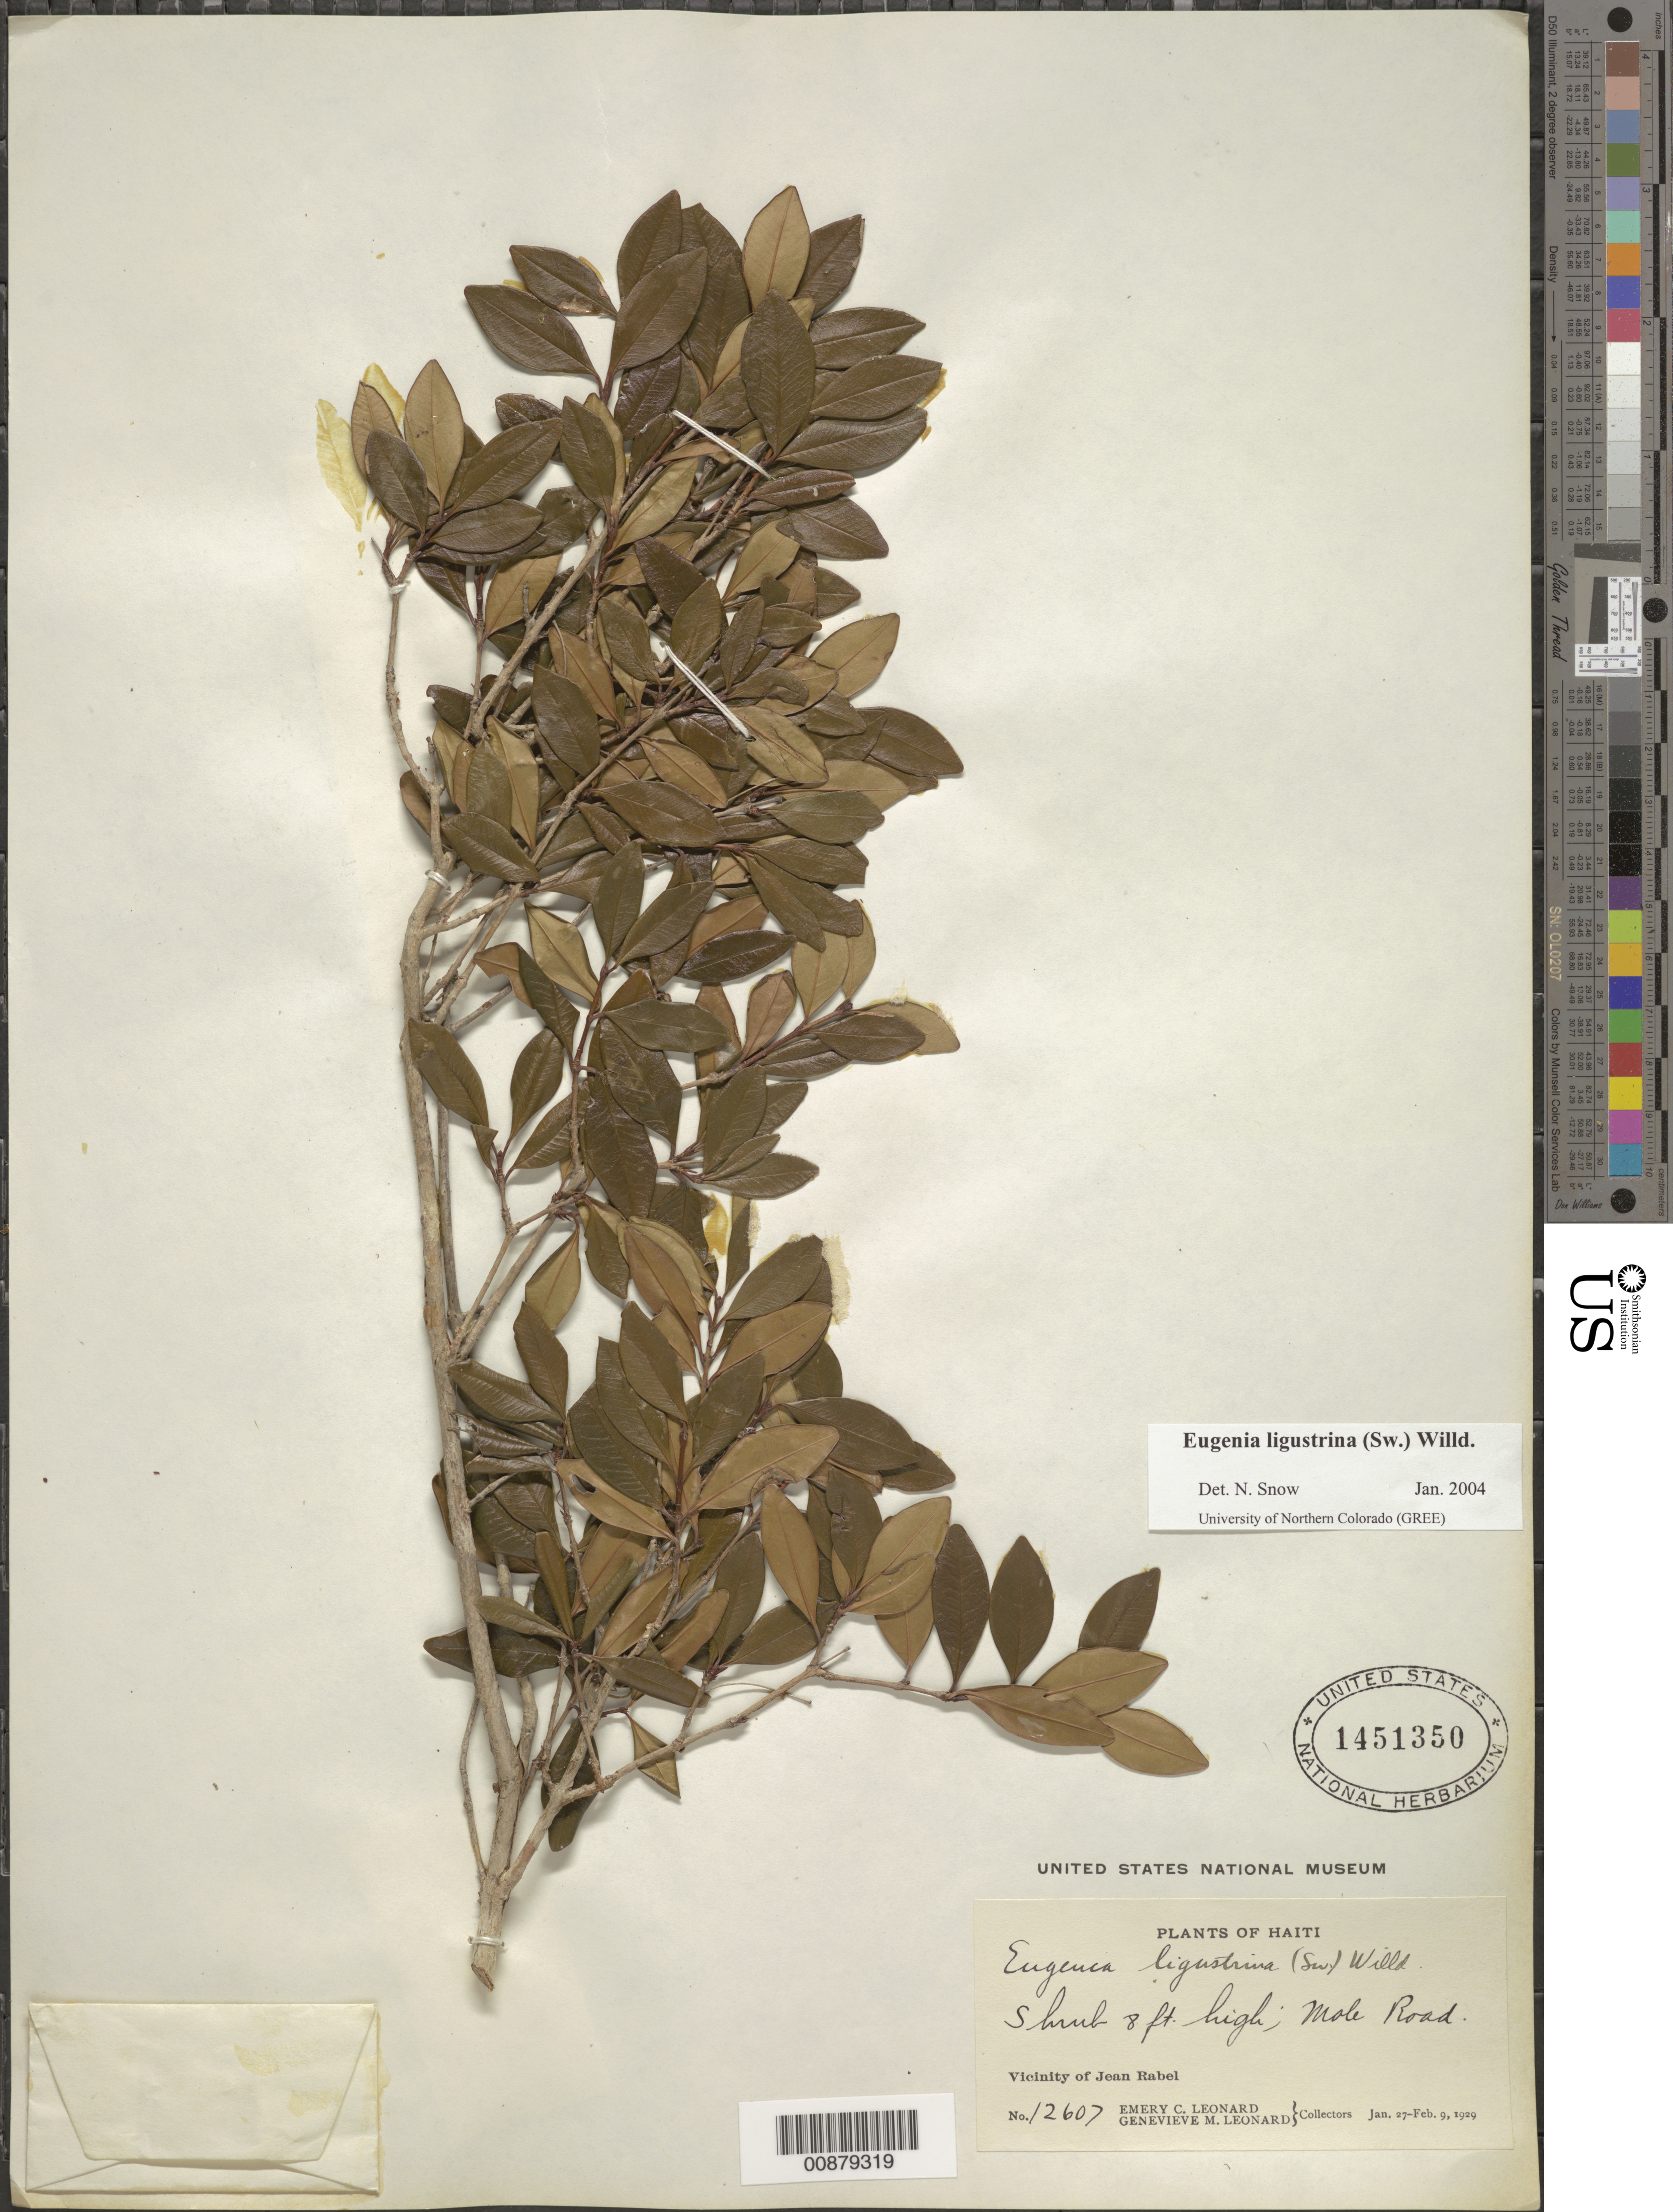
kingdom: Plantae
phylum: Tracheophyta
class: Magnoliopsida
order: Myrtales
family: Myrtaceae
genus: Eugenia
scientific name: Eugenia ligustrina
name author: (Sw.) Willd.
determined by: Snow, N. W.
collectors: E. C. Leonard & G. M. Leonard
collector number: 12607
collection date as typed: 27 Jan 1929 to 09 Feb 1929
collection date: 1929-01-27/1929-02-09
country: Haiti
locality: Vicinity of Jean Rabel; Mole Road.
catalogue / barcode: US 1451350